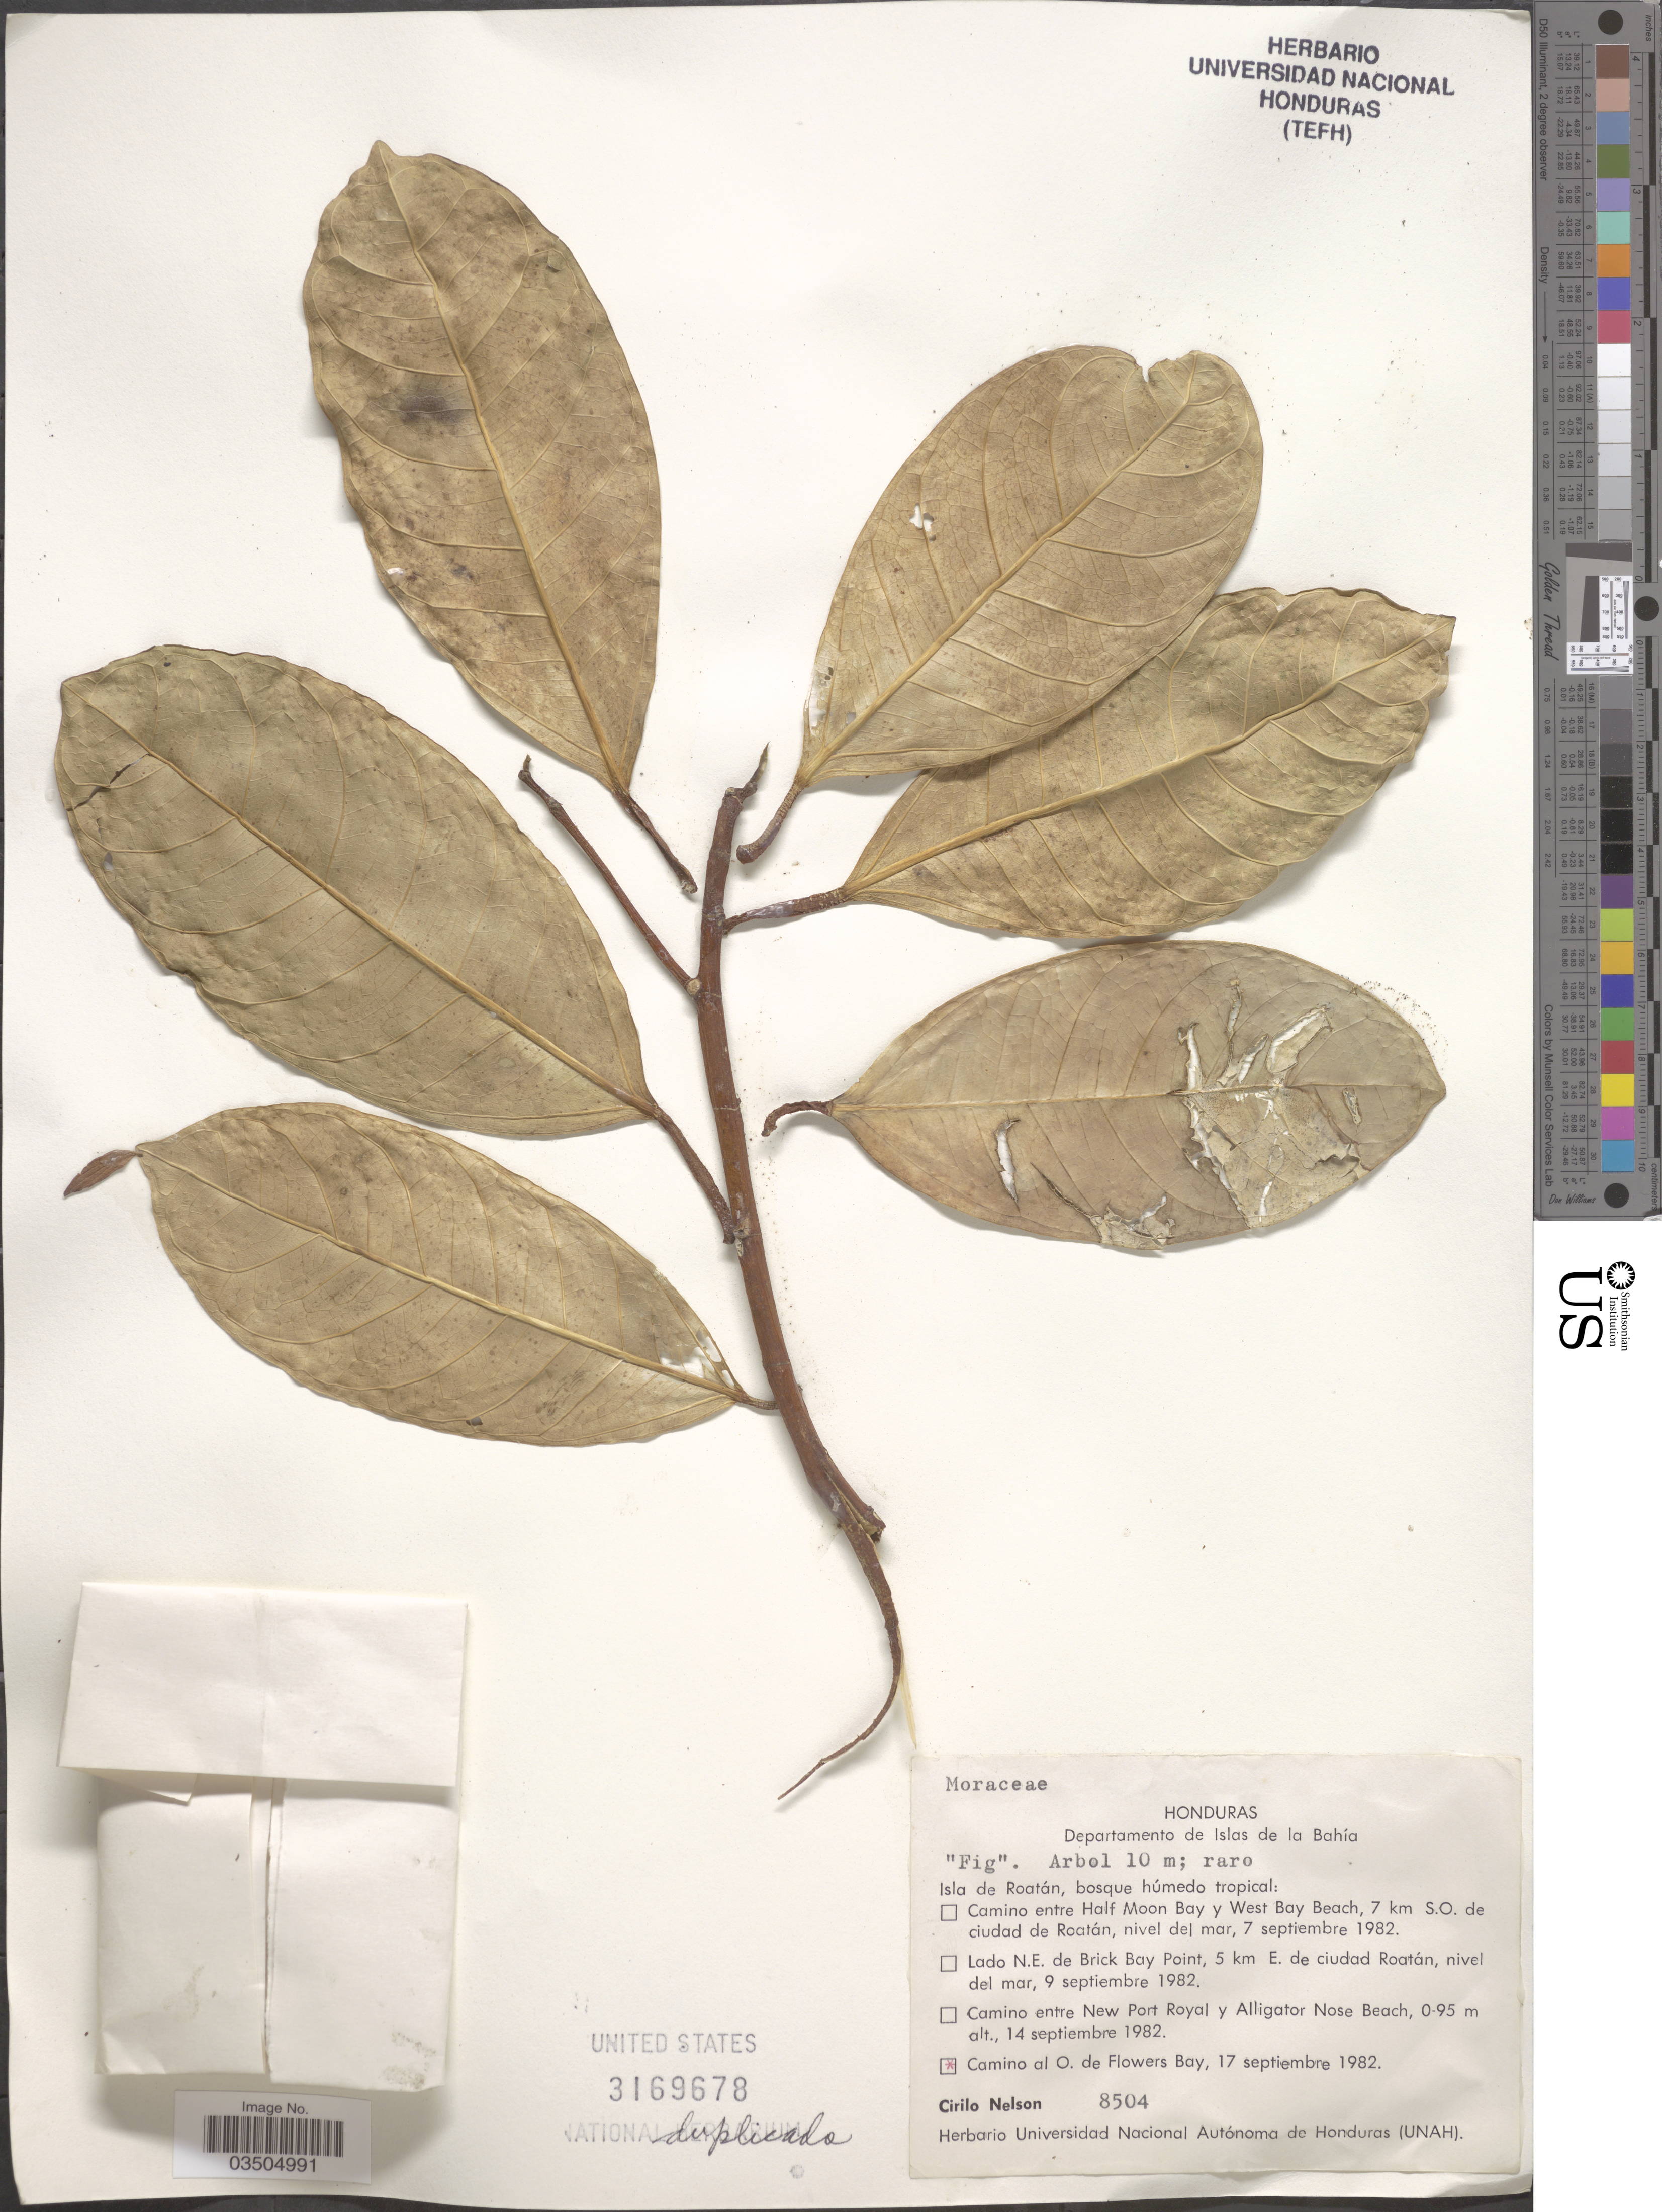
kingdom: Plantae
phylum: Tracheophyta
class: Magnoliopsida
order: Proteales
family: Proteaceae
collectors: C. Nelson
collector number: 8504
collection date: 1982-09-17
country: Honduras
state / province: Islas de la Bahía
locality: Departamento de Islas de la Bahía. Isla de Roatán, bosque húmedo tropical; Camino al O. de Flowers Bay.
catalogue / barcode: US 3169678